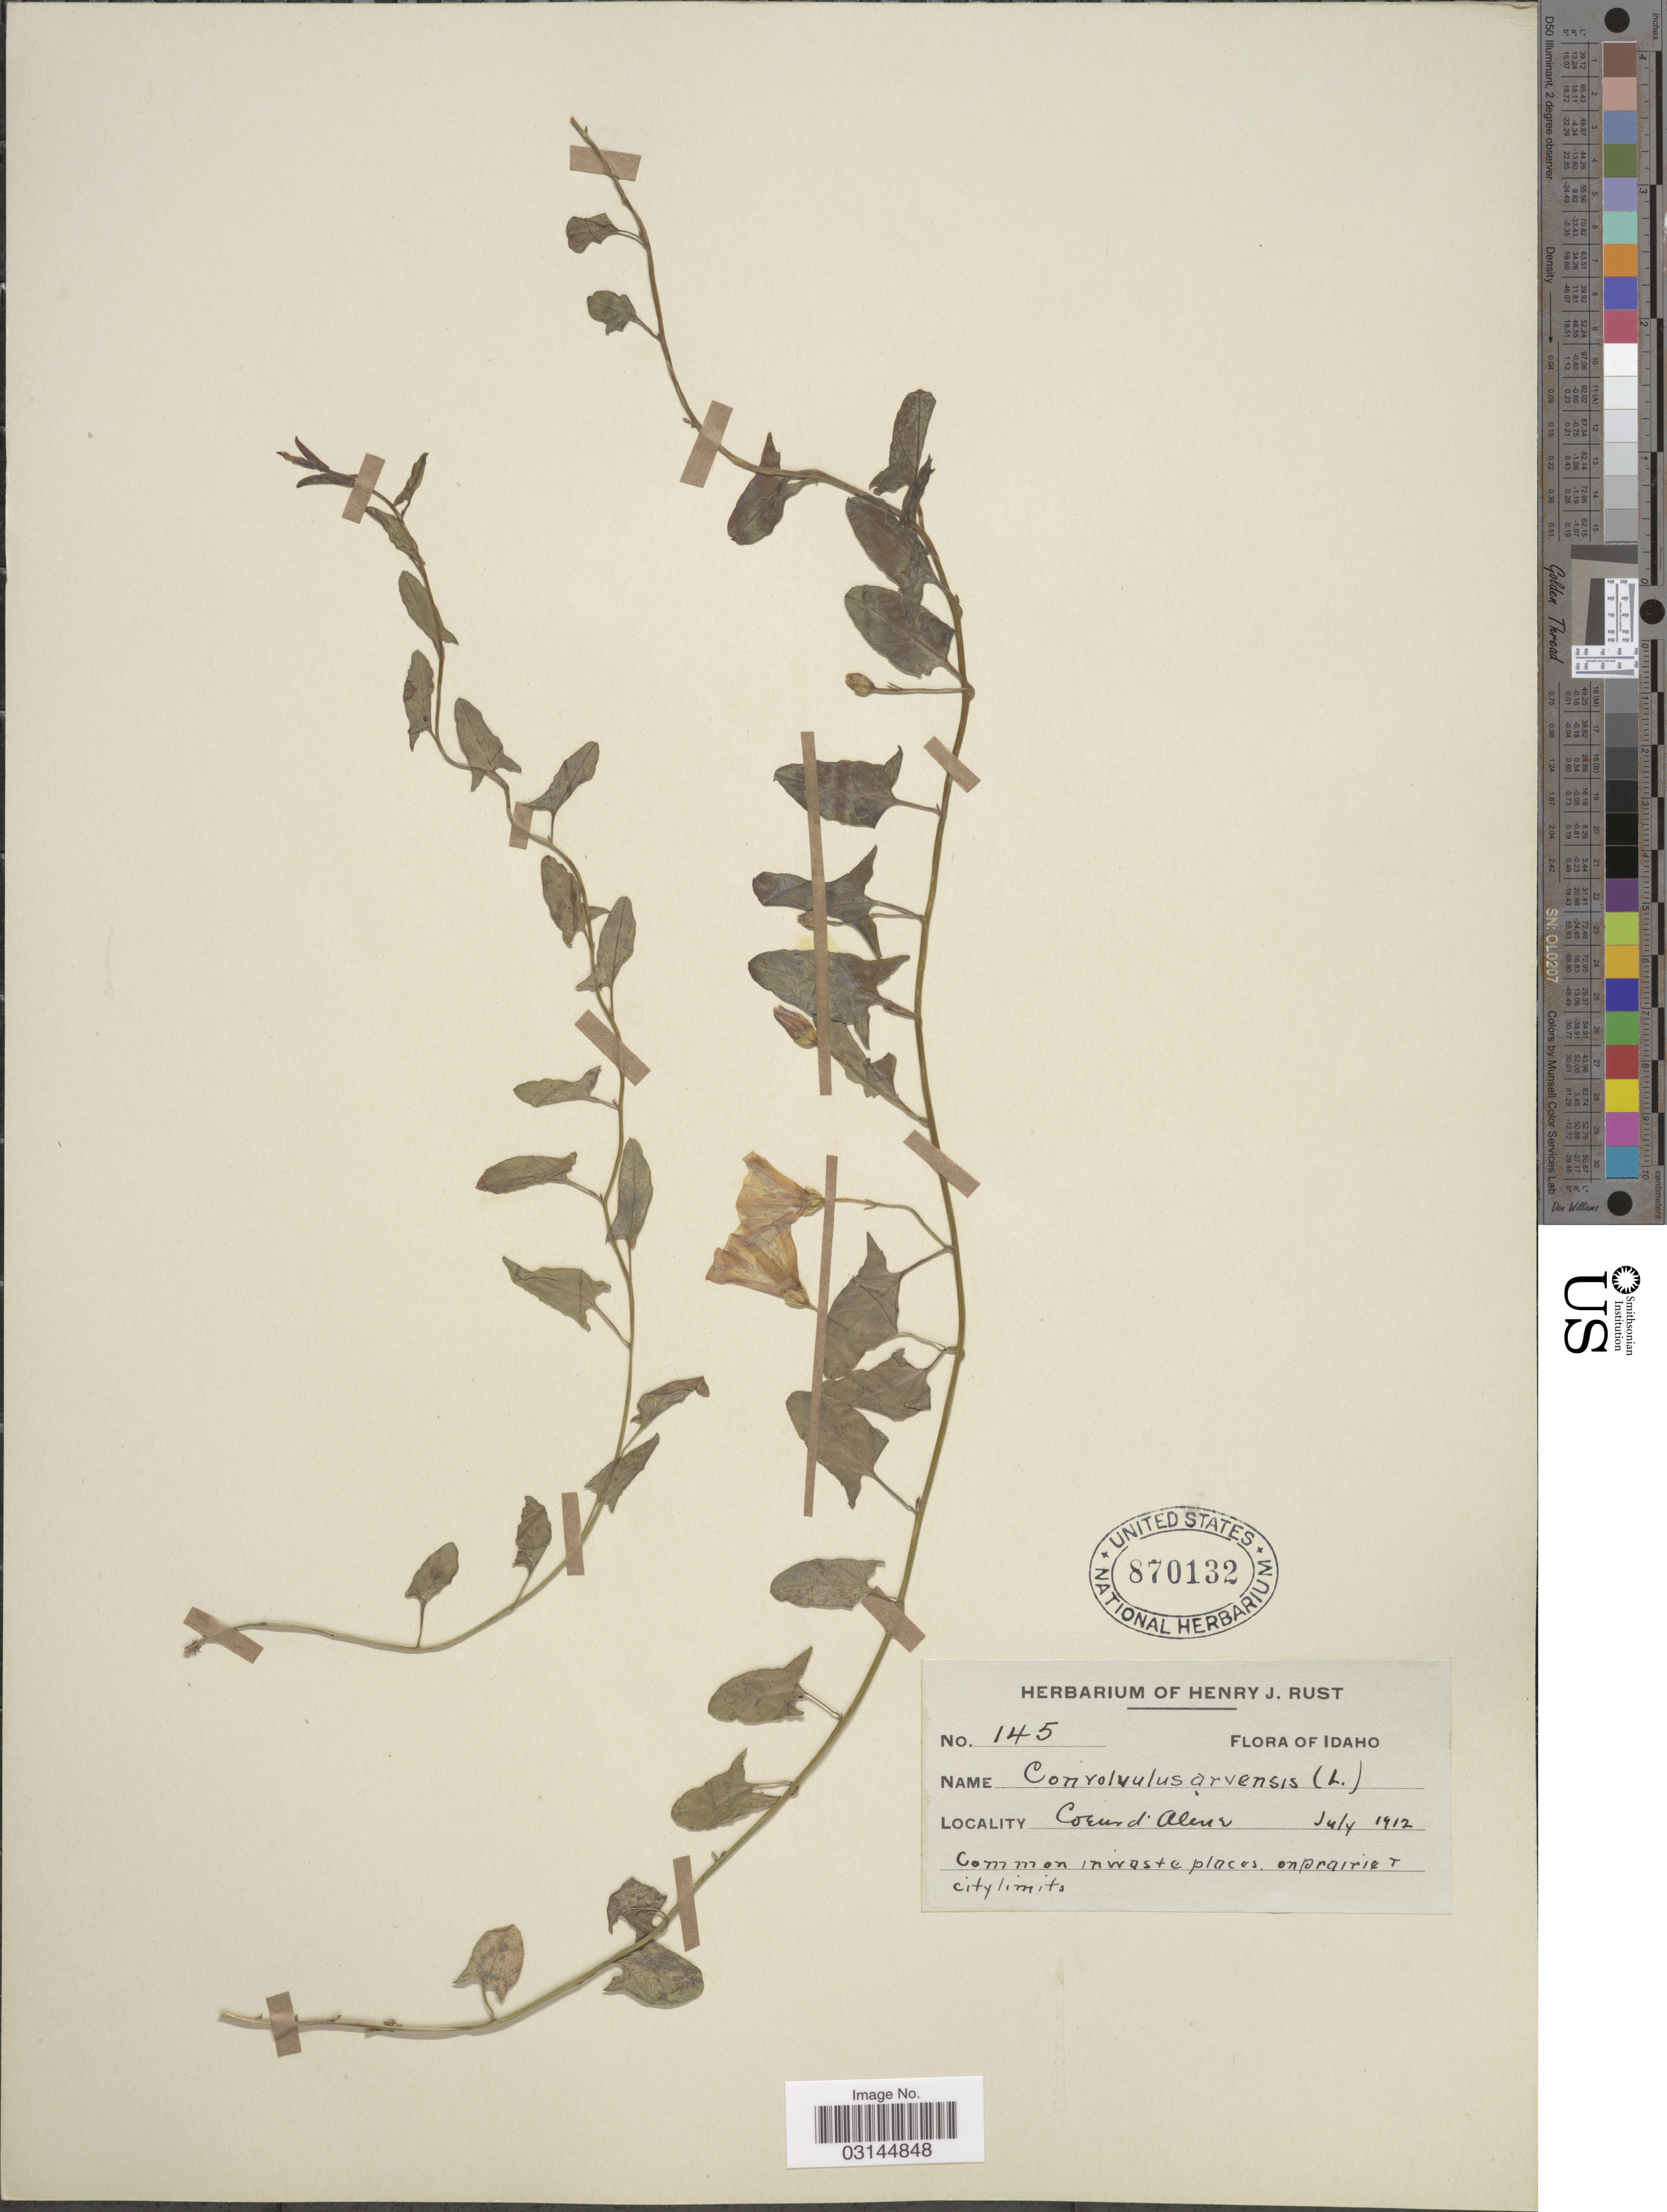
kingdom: Plantae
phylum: Tracheophyta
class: Magnoliopsida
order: Solanales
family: Convolvulaceae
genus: Convolvulus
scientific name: Convolvulus arvensis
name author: L.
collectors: ex herb. Henry J. Rust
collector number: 145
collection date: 1912-07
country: United States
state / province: Idaho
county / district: Kootenai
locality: Coeur d'Alene.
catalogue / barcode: US 870132